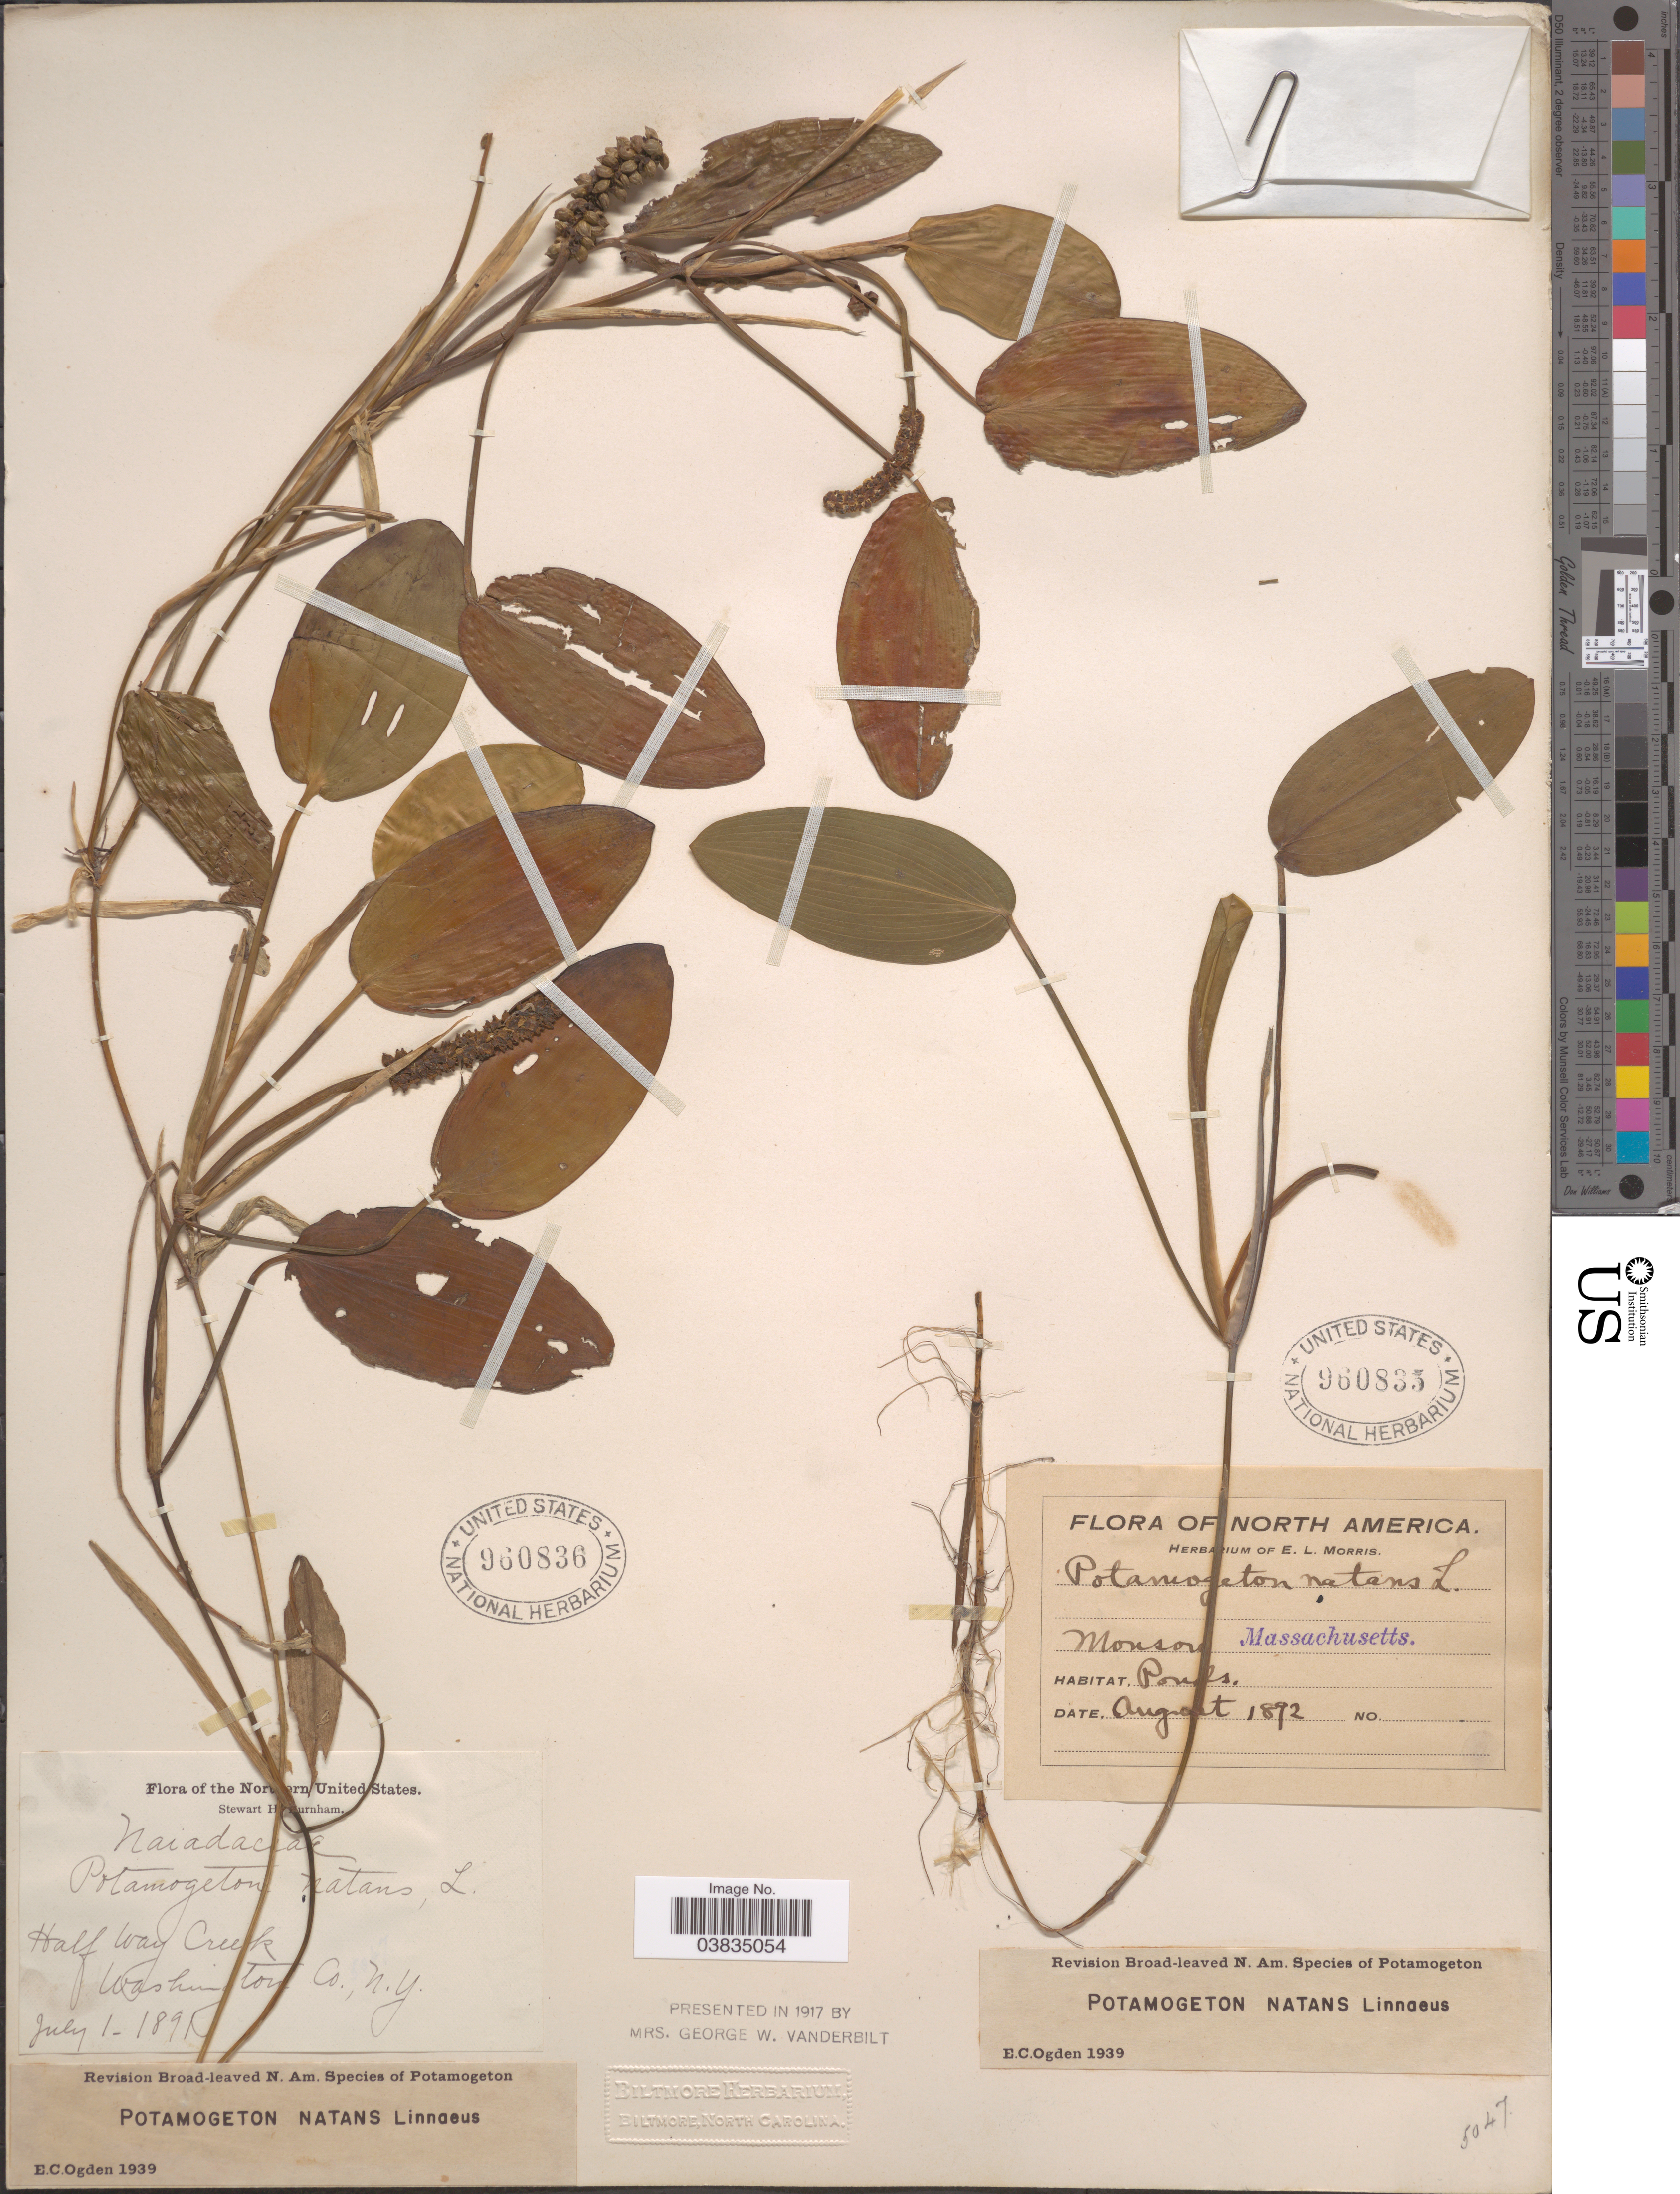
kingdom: Plantae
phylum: Tracheophyta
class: Liliopsida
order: Alismatales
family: Potamogetonaceae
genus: Potamogeton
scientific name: Potamogeton natans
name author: L.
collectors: ex herb. E.L. Morris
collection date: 1892-08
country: United States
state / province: Massachusetts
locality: Monson.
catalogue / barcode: US 960835